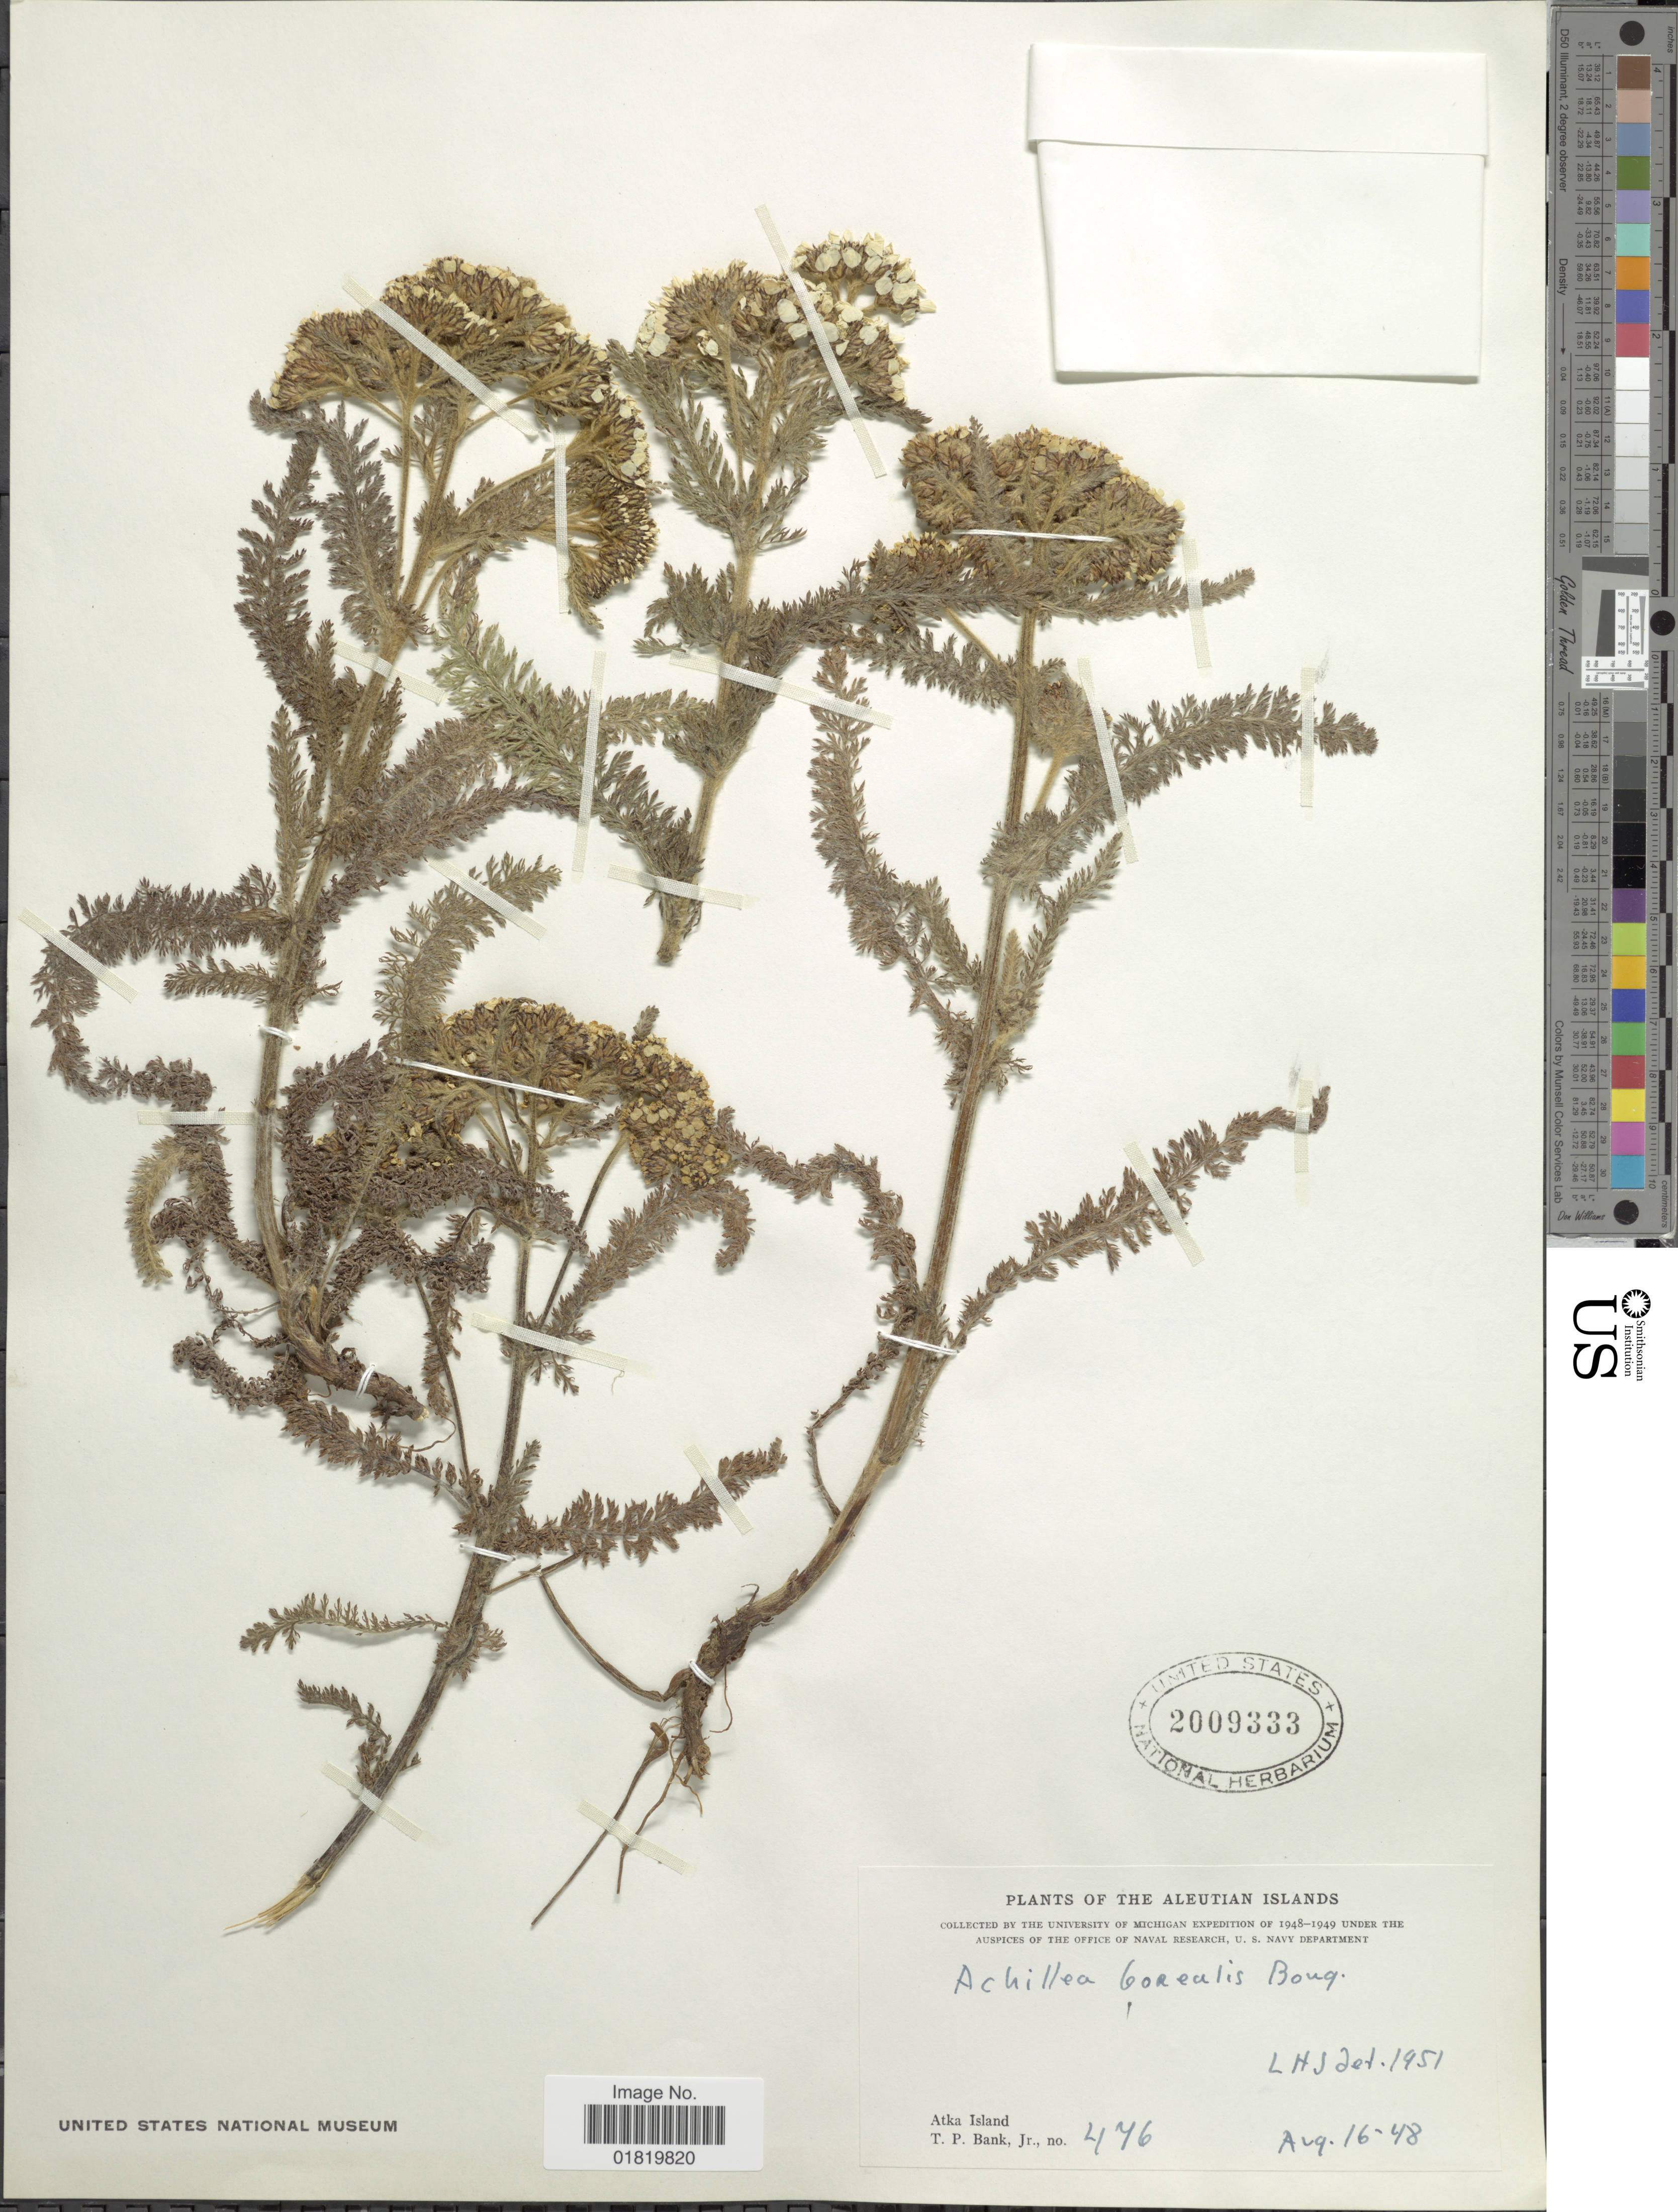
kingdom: Plantae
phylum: Tracheophyta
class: Magnoliopsida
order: Asterales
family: Asteraceae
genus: Achillea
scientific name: Achillea borealis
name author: Bong.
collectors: T. Bank Jr.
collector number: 476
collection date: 1948-08-15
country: United States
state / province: Alaska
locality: Aleutian Islands. Atka Island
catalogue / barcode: US 2009333